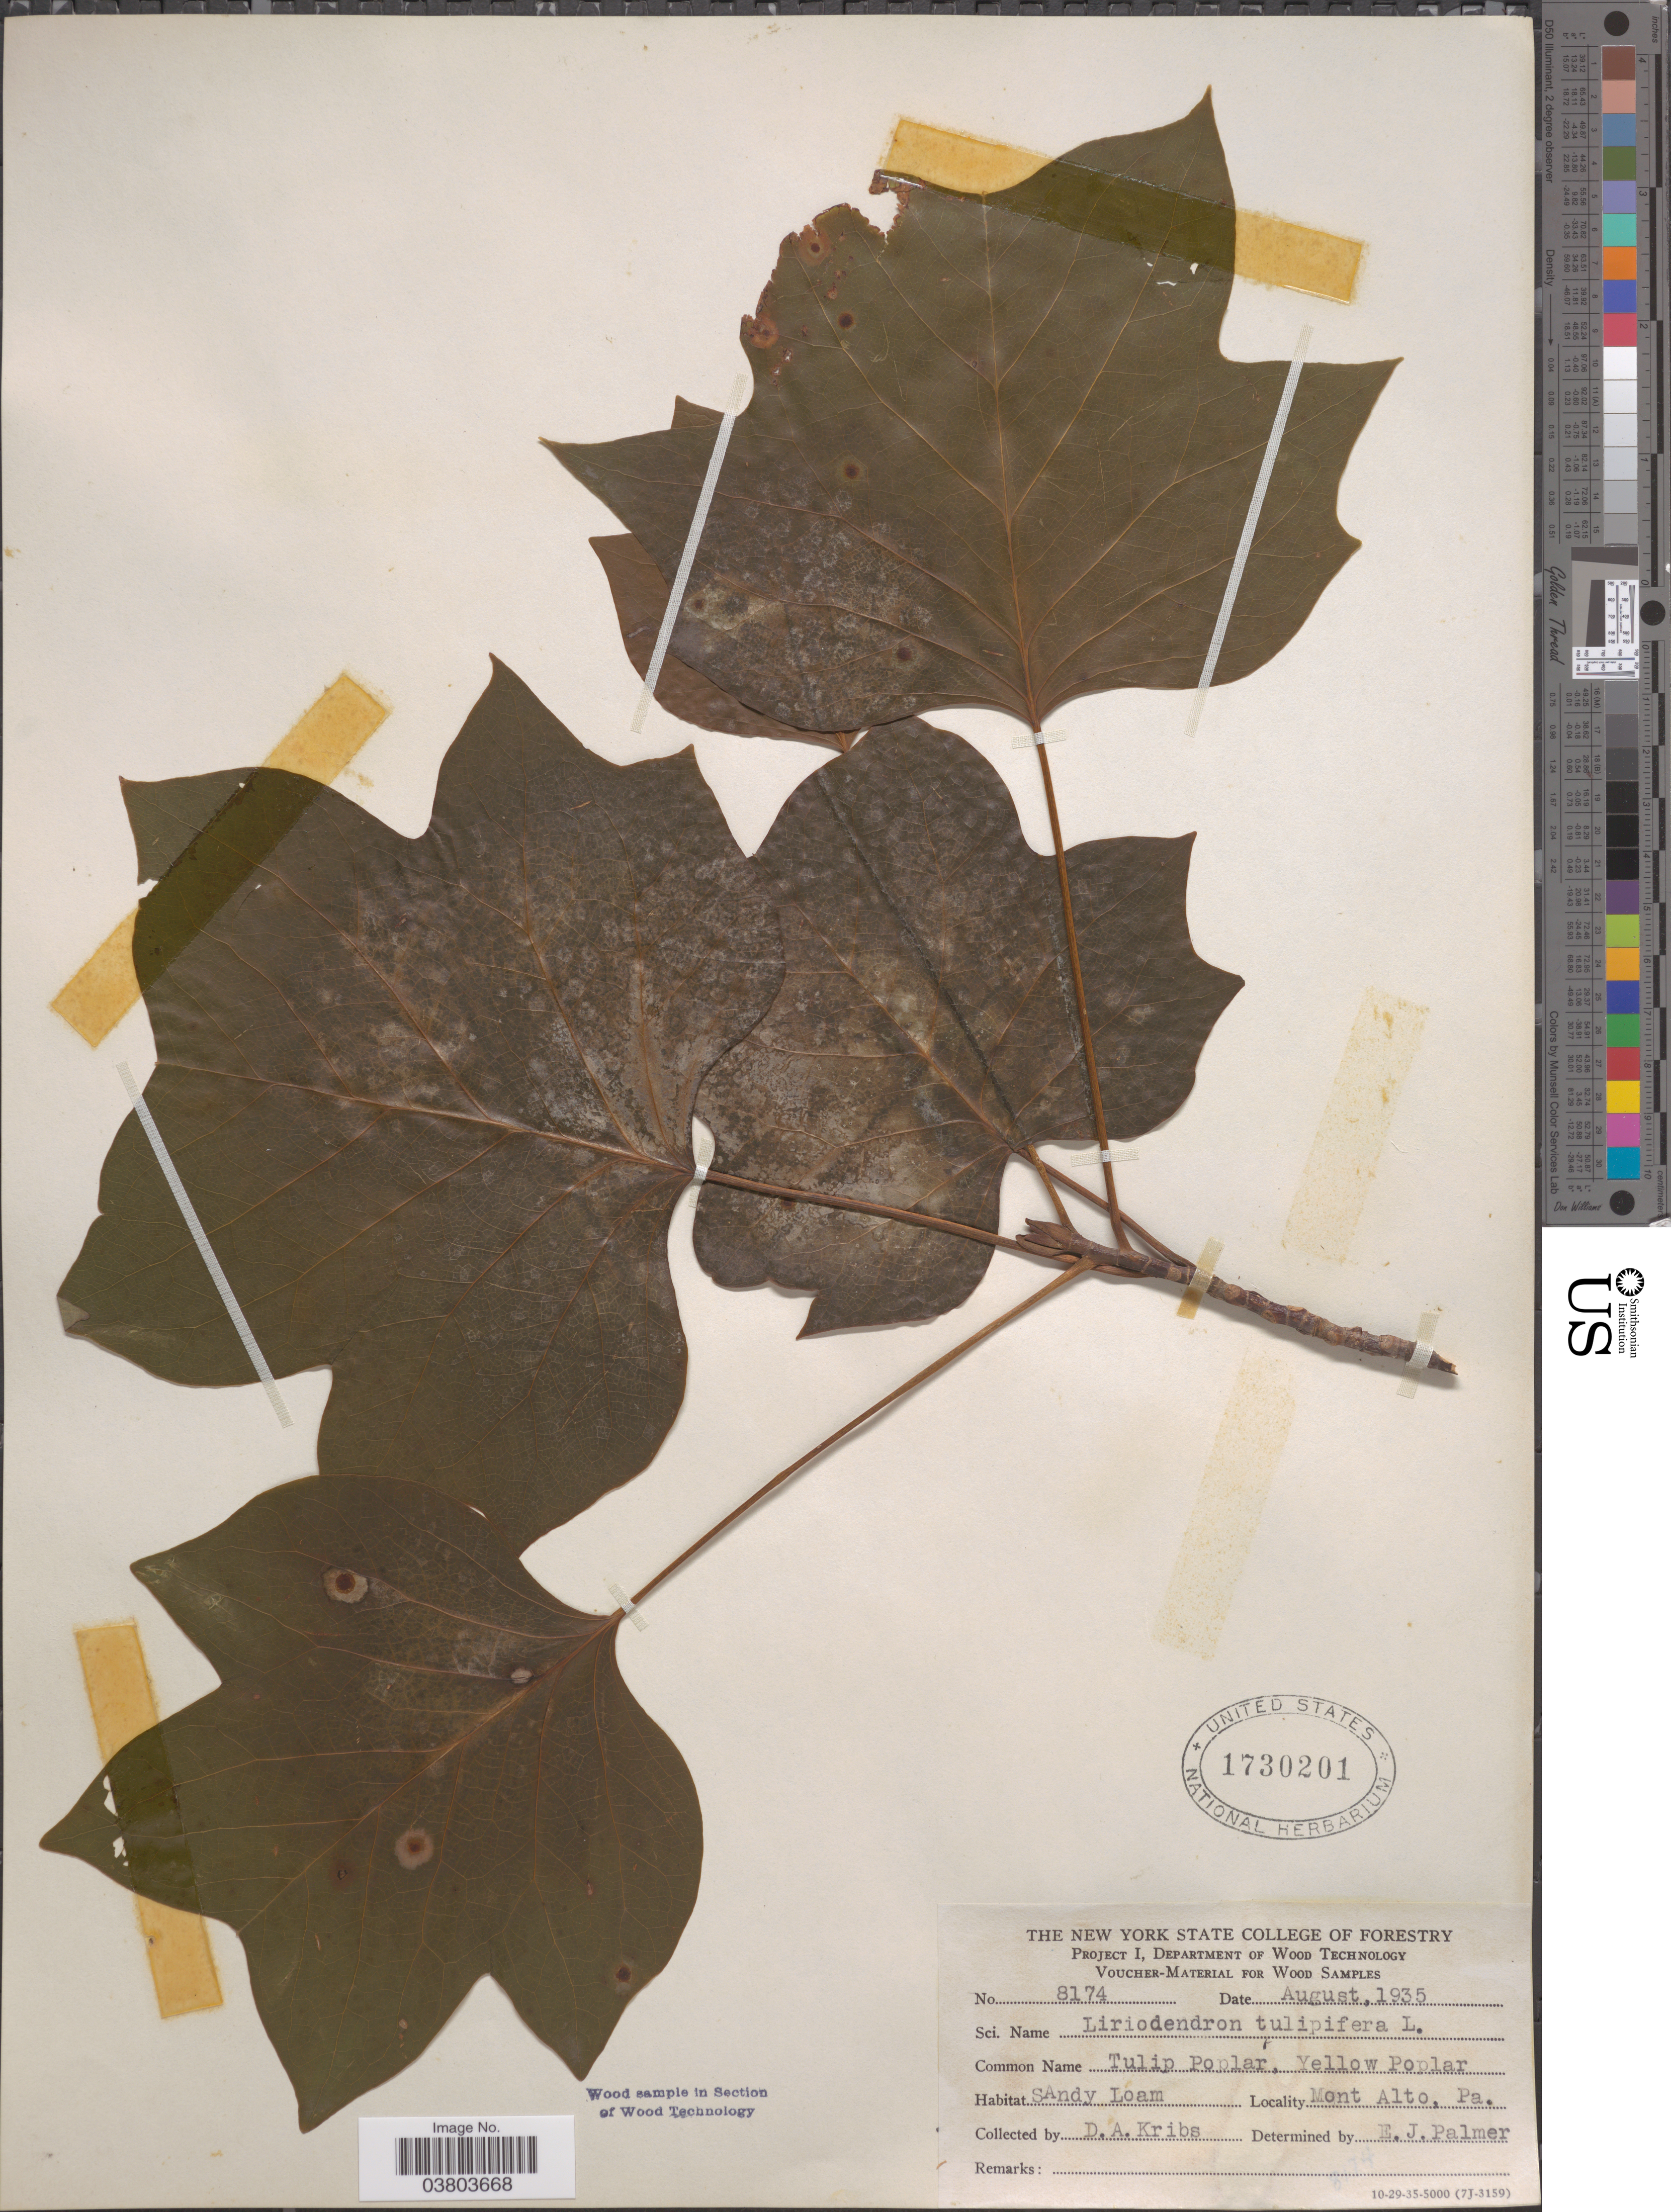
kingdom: Plantae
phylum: Tracheophyta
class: Magnoliopsida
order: Magnoliales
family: Magnoliaceae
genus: Liriodendron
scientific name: Liriodendron tulipifera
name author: L.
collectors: D. Kribs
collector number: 8174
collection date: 1935-08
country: United States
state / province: Pennsylvania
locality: Mont Alto.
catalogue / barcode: US 1730201